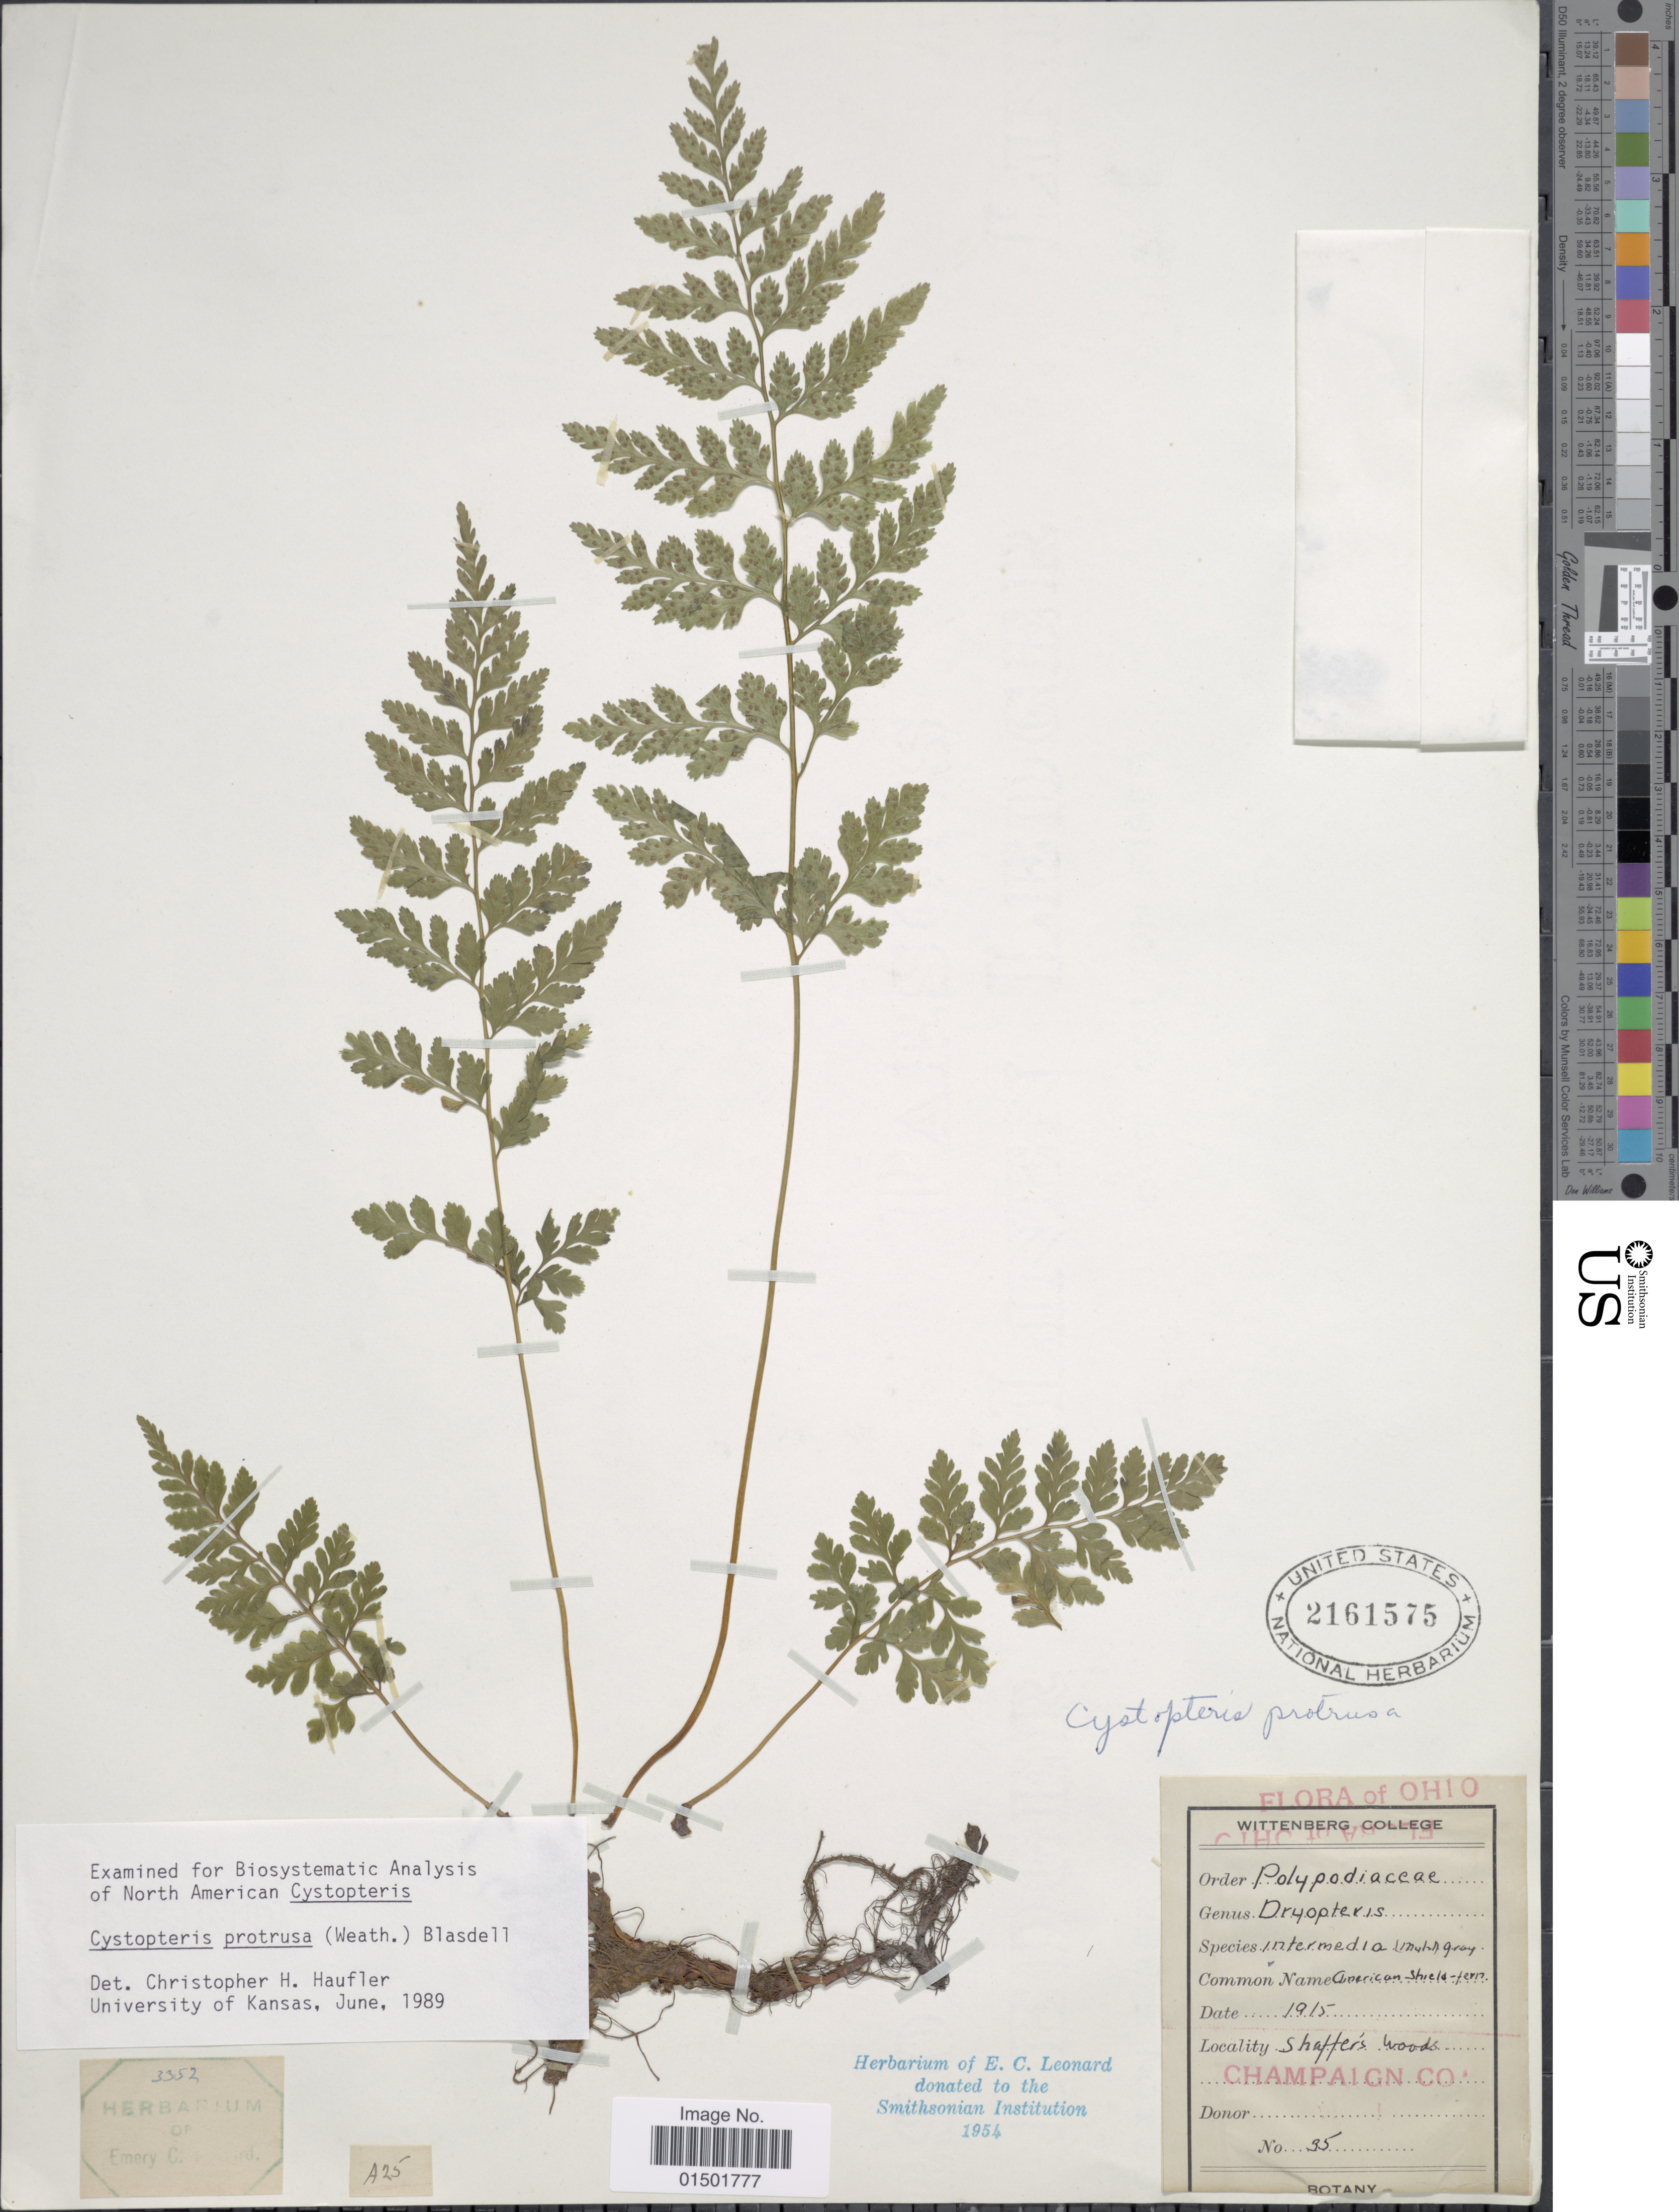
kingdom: Plantae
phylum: Tracheophyta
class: Polypodiopsida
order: Polypodiales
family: Cystopteridaceae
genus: Cystopteris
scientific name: Cystopteris protrusa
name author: (Weath.) Blasdell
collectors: Wittenberg College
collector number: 35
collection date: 1915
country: United States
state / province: Ohio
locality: Shaffer's Woods. Champaign Co.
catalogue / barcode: US 2161575